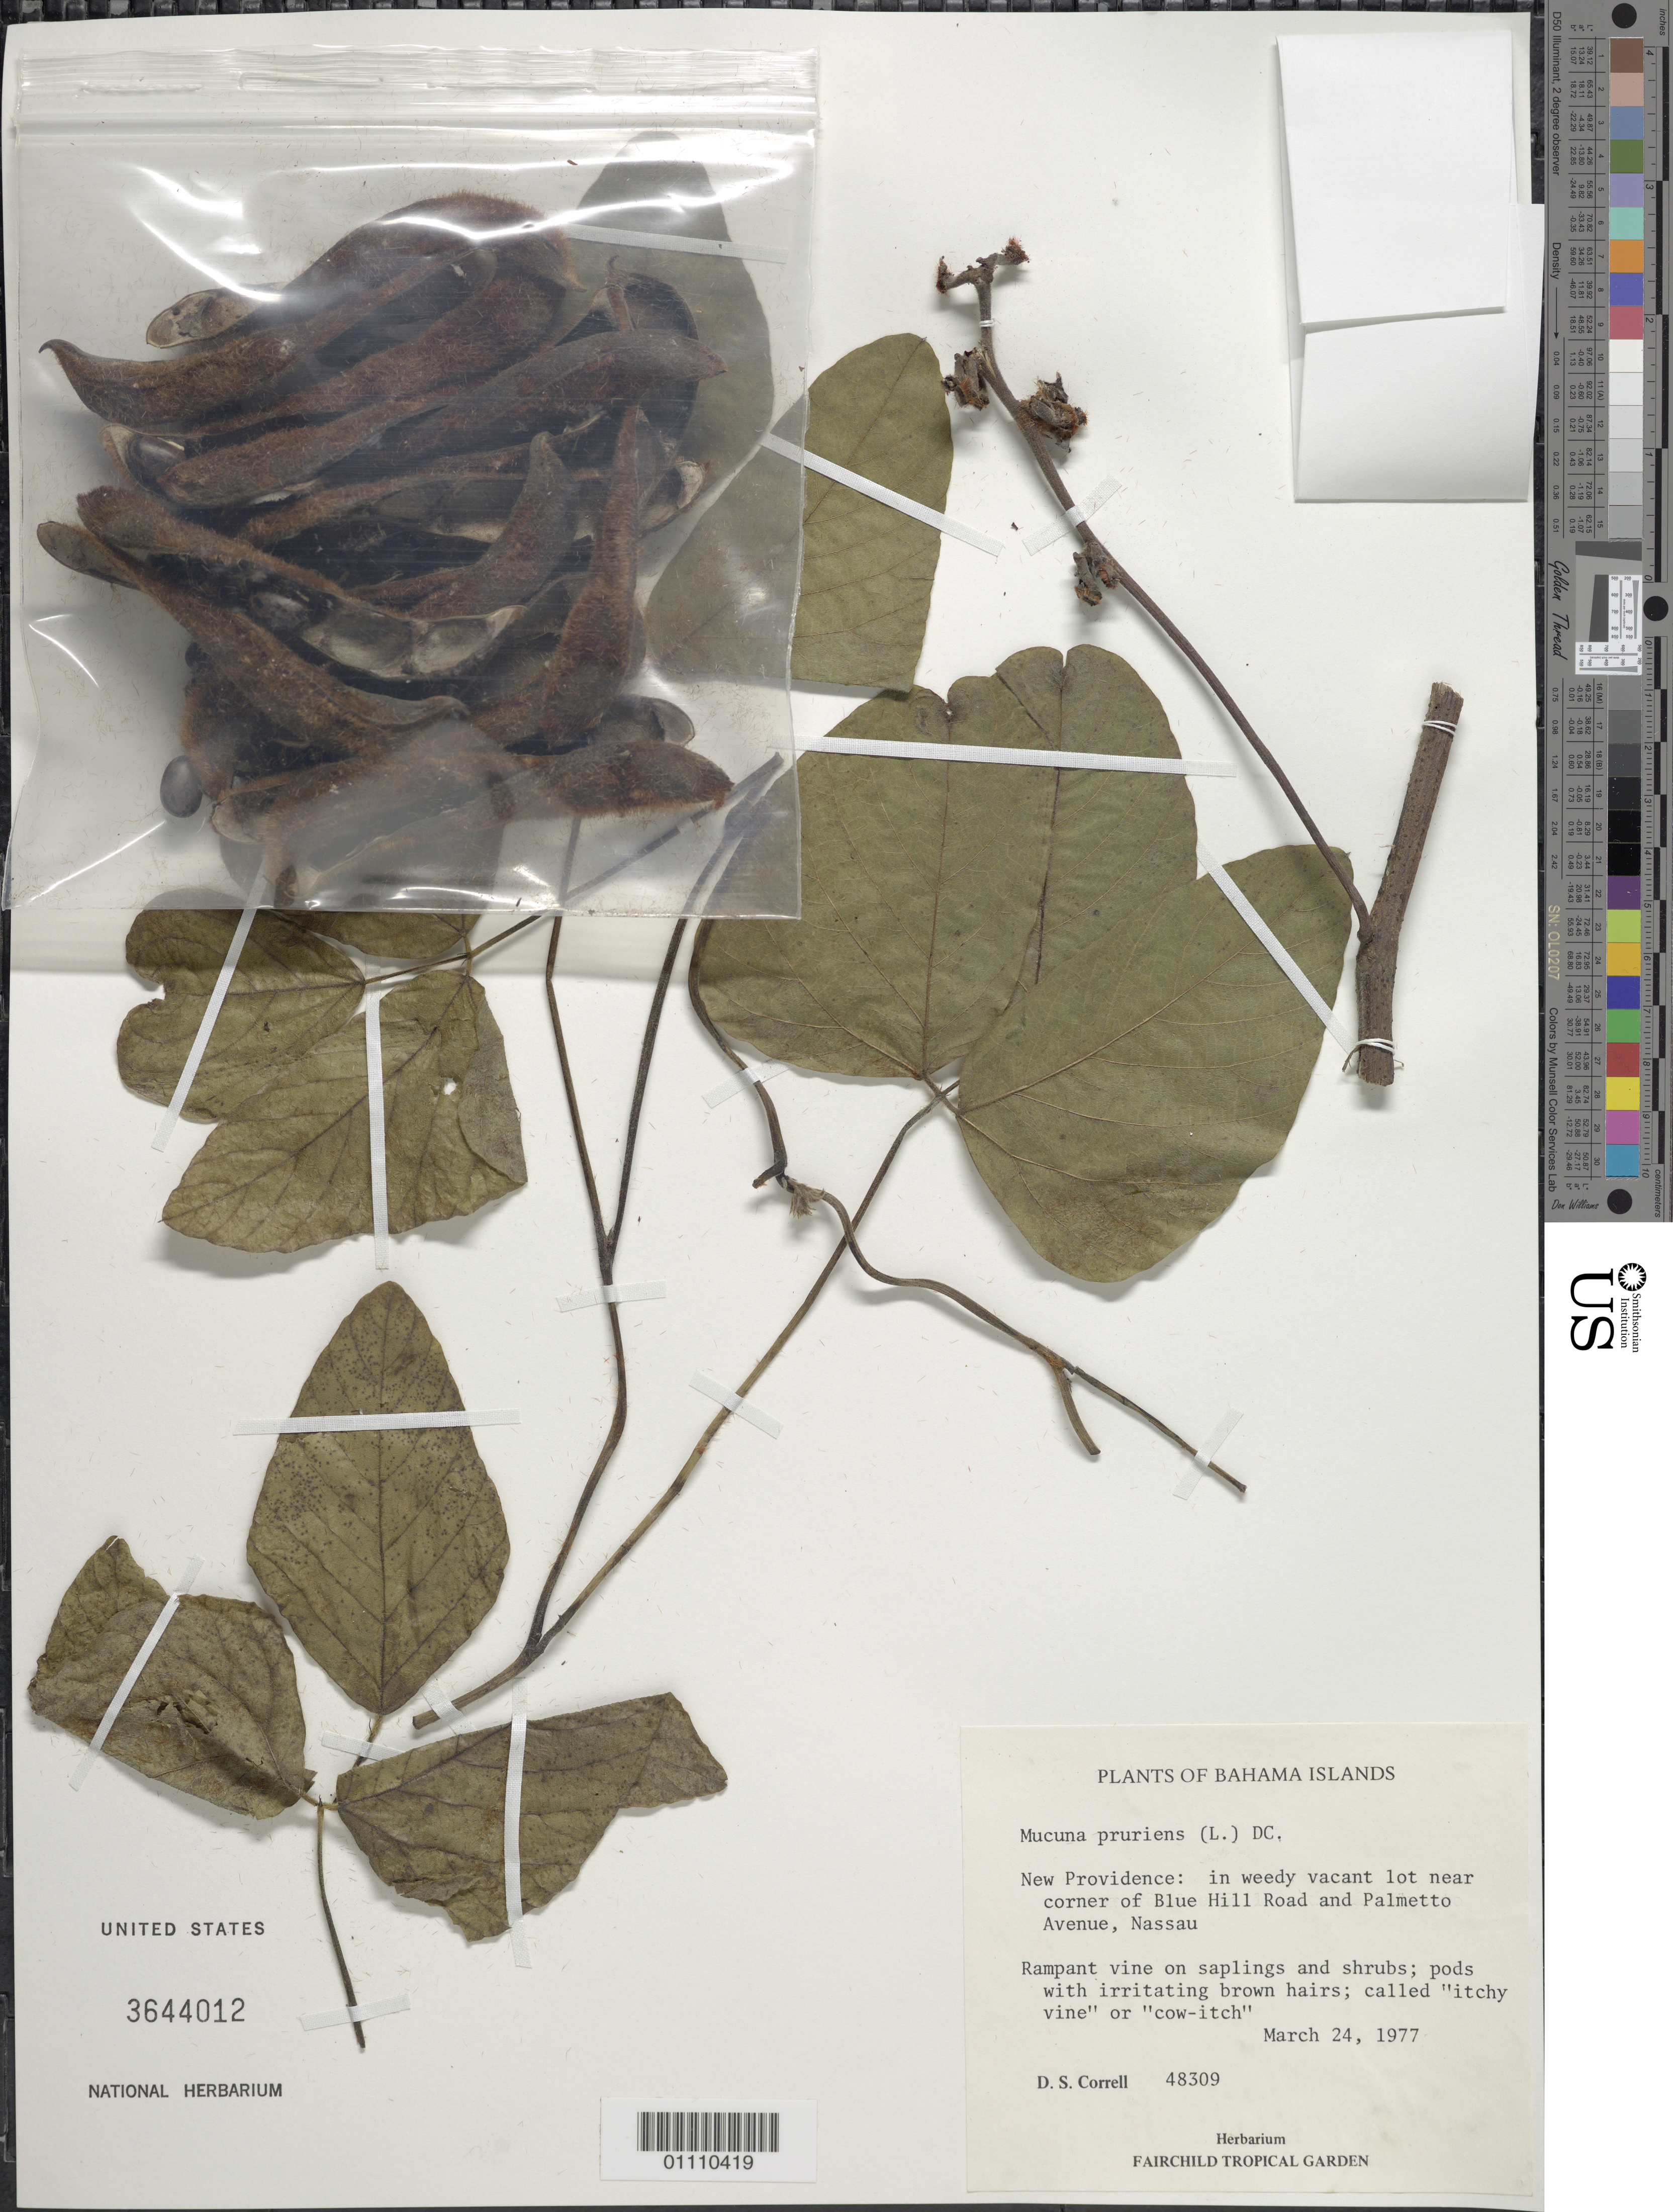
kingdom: Plantae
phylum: Tracheophyta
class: Magnoliopsida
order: Fabales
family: Fabaceae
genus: Mucuna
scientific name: Mucuna pruriens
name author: (L.) DC.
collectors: D. S. Correll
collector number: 48309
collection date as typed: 24 Mar 1977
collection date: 1977-03-24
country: Bahamas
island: New Providence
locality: Nassau, near corner of Blue Hill Road and Pametto Avenue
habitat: In weedy vacan tlos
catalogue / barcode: US 3644012